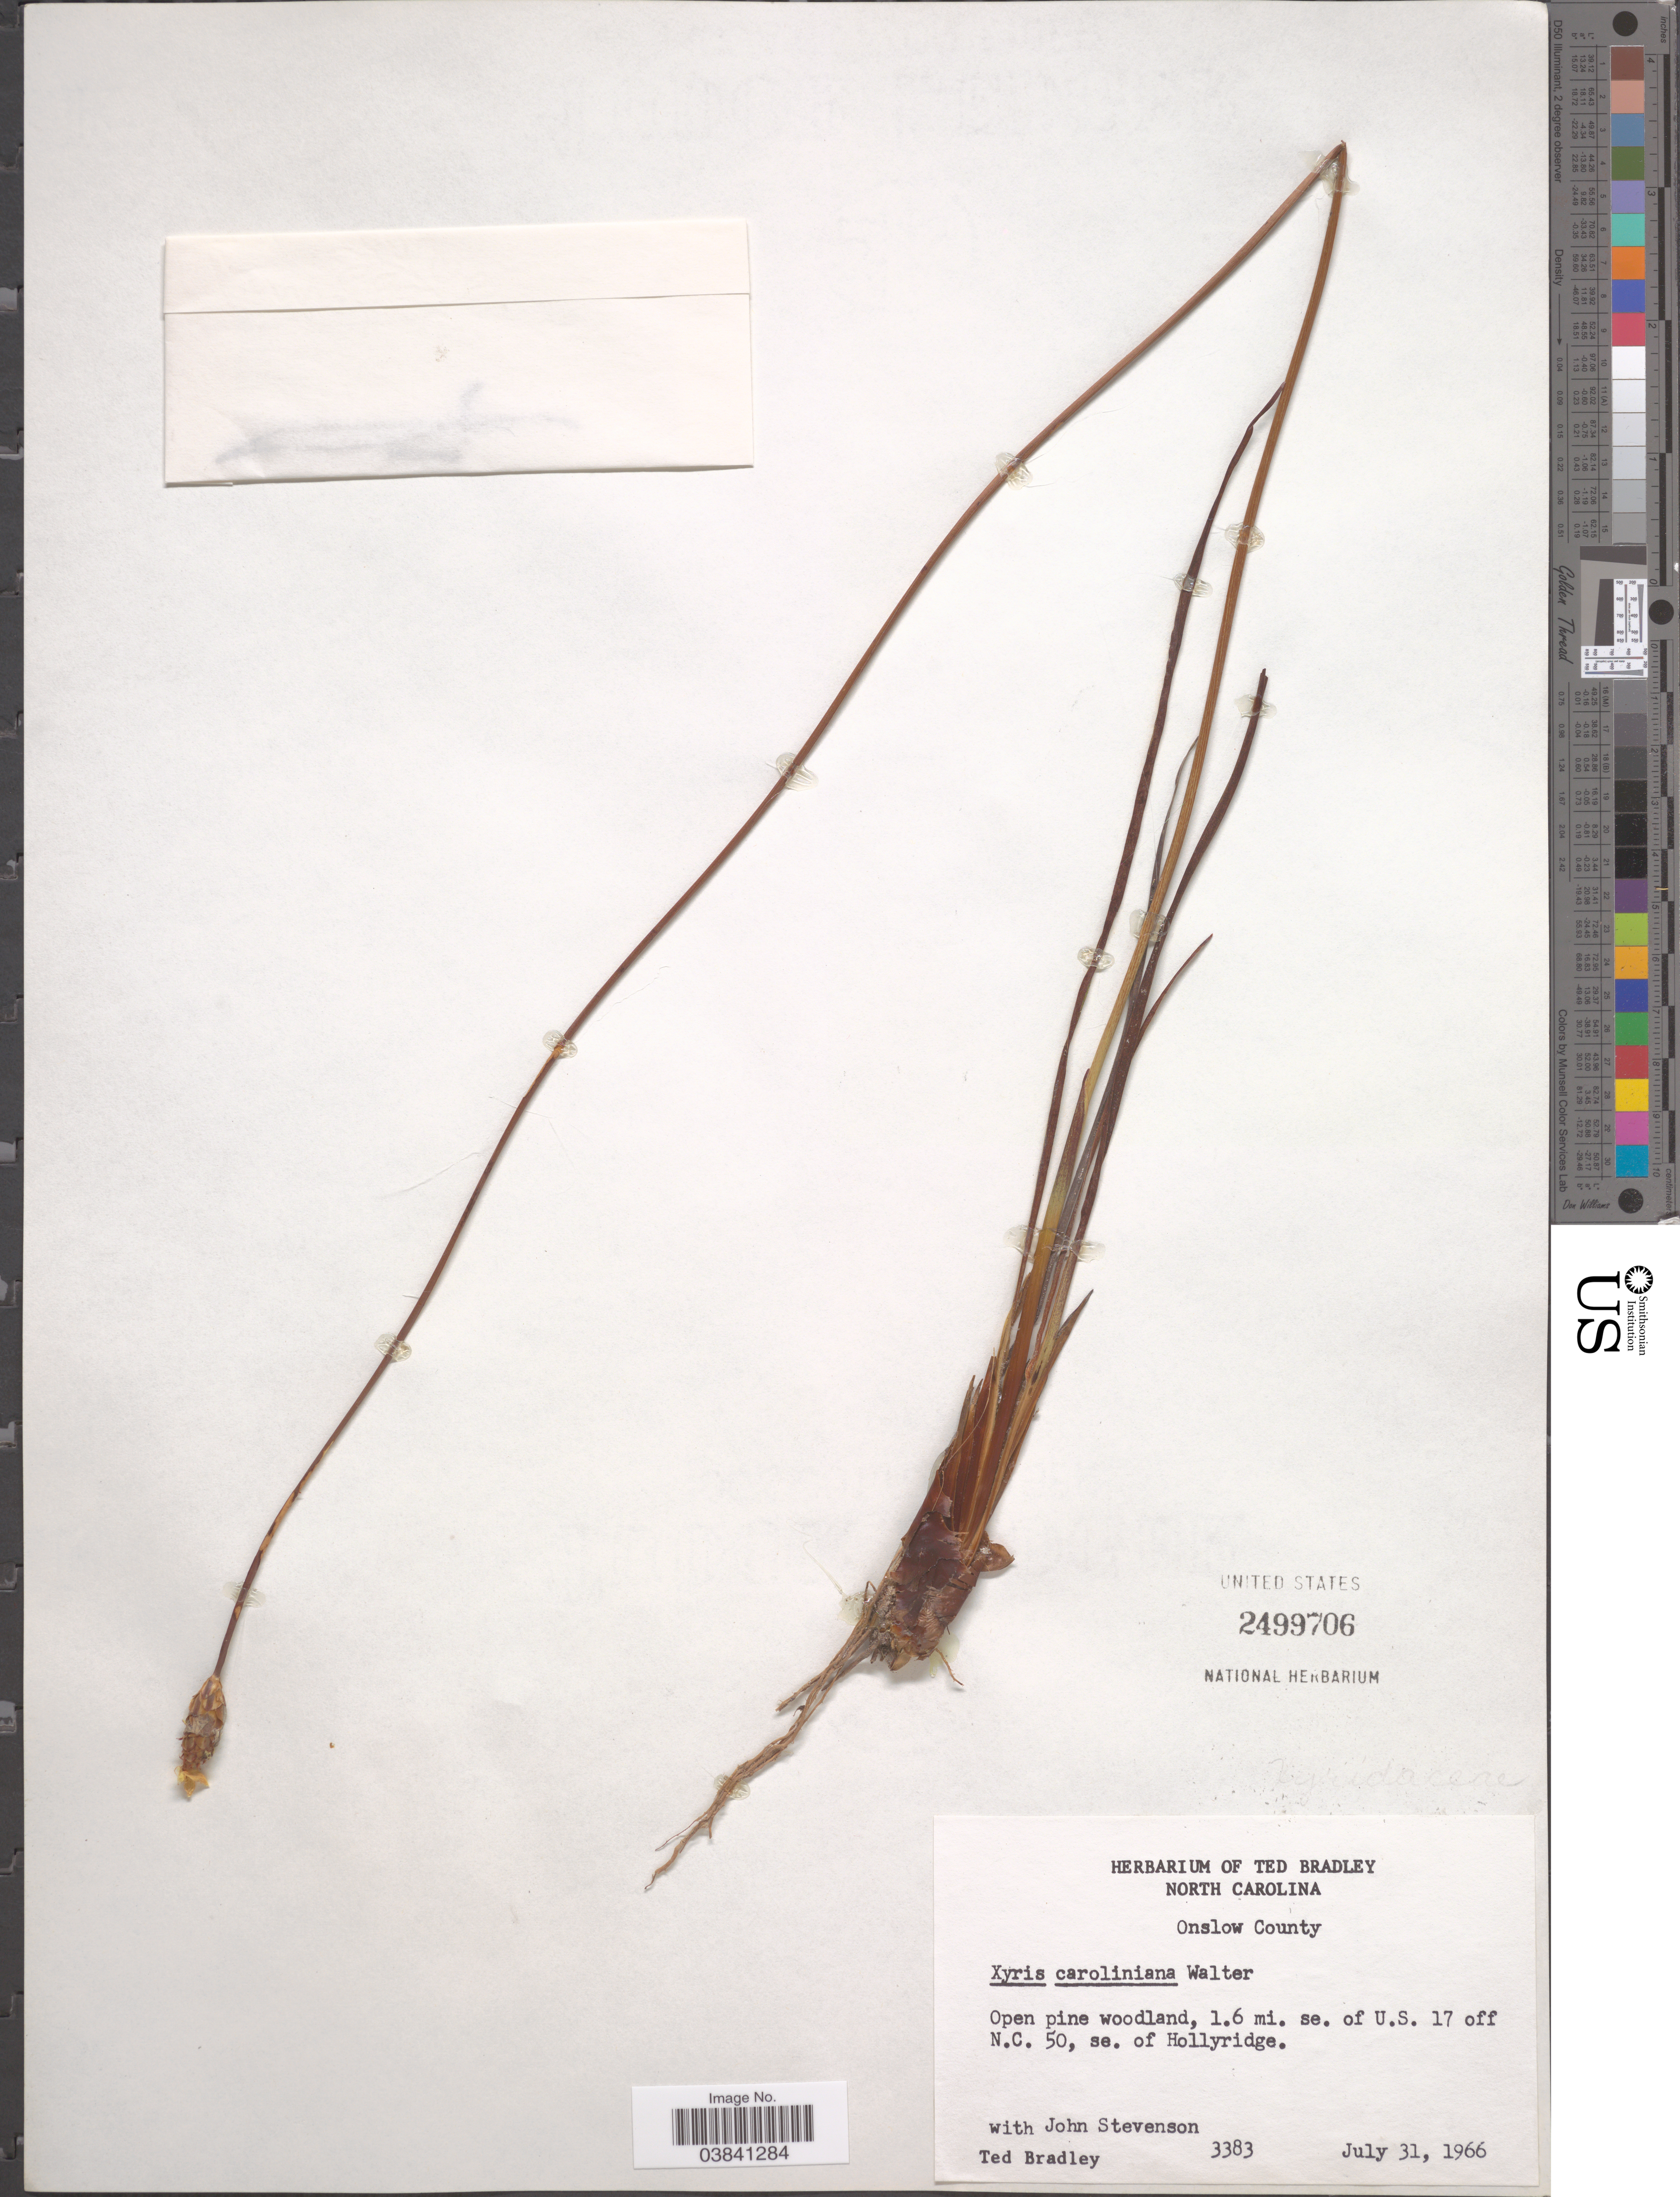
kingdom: Plantae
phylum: Tracheophyta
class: Liliopsida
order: Poales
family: Xyridaceae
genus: Xyris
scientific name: Xyris caroliniana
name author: Walter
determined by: Strong, Mark T., (BOT), Smithsonian Institution - National Museum of Natural History (UNITED STATES)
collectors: T. Bradley & J. Stevenson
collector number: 3383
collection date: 1966-07-31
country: United States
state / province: North Carolina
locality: Onslow County. Open pine woodland, 1.6 mi. se. of U.S. 17 off N.C. 50, se. of Hollyridge.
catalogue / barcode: US 2499706